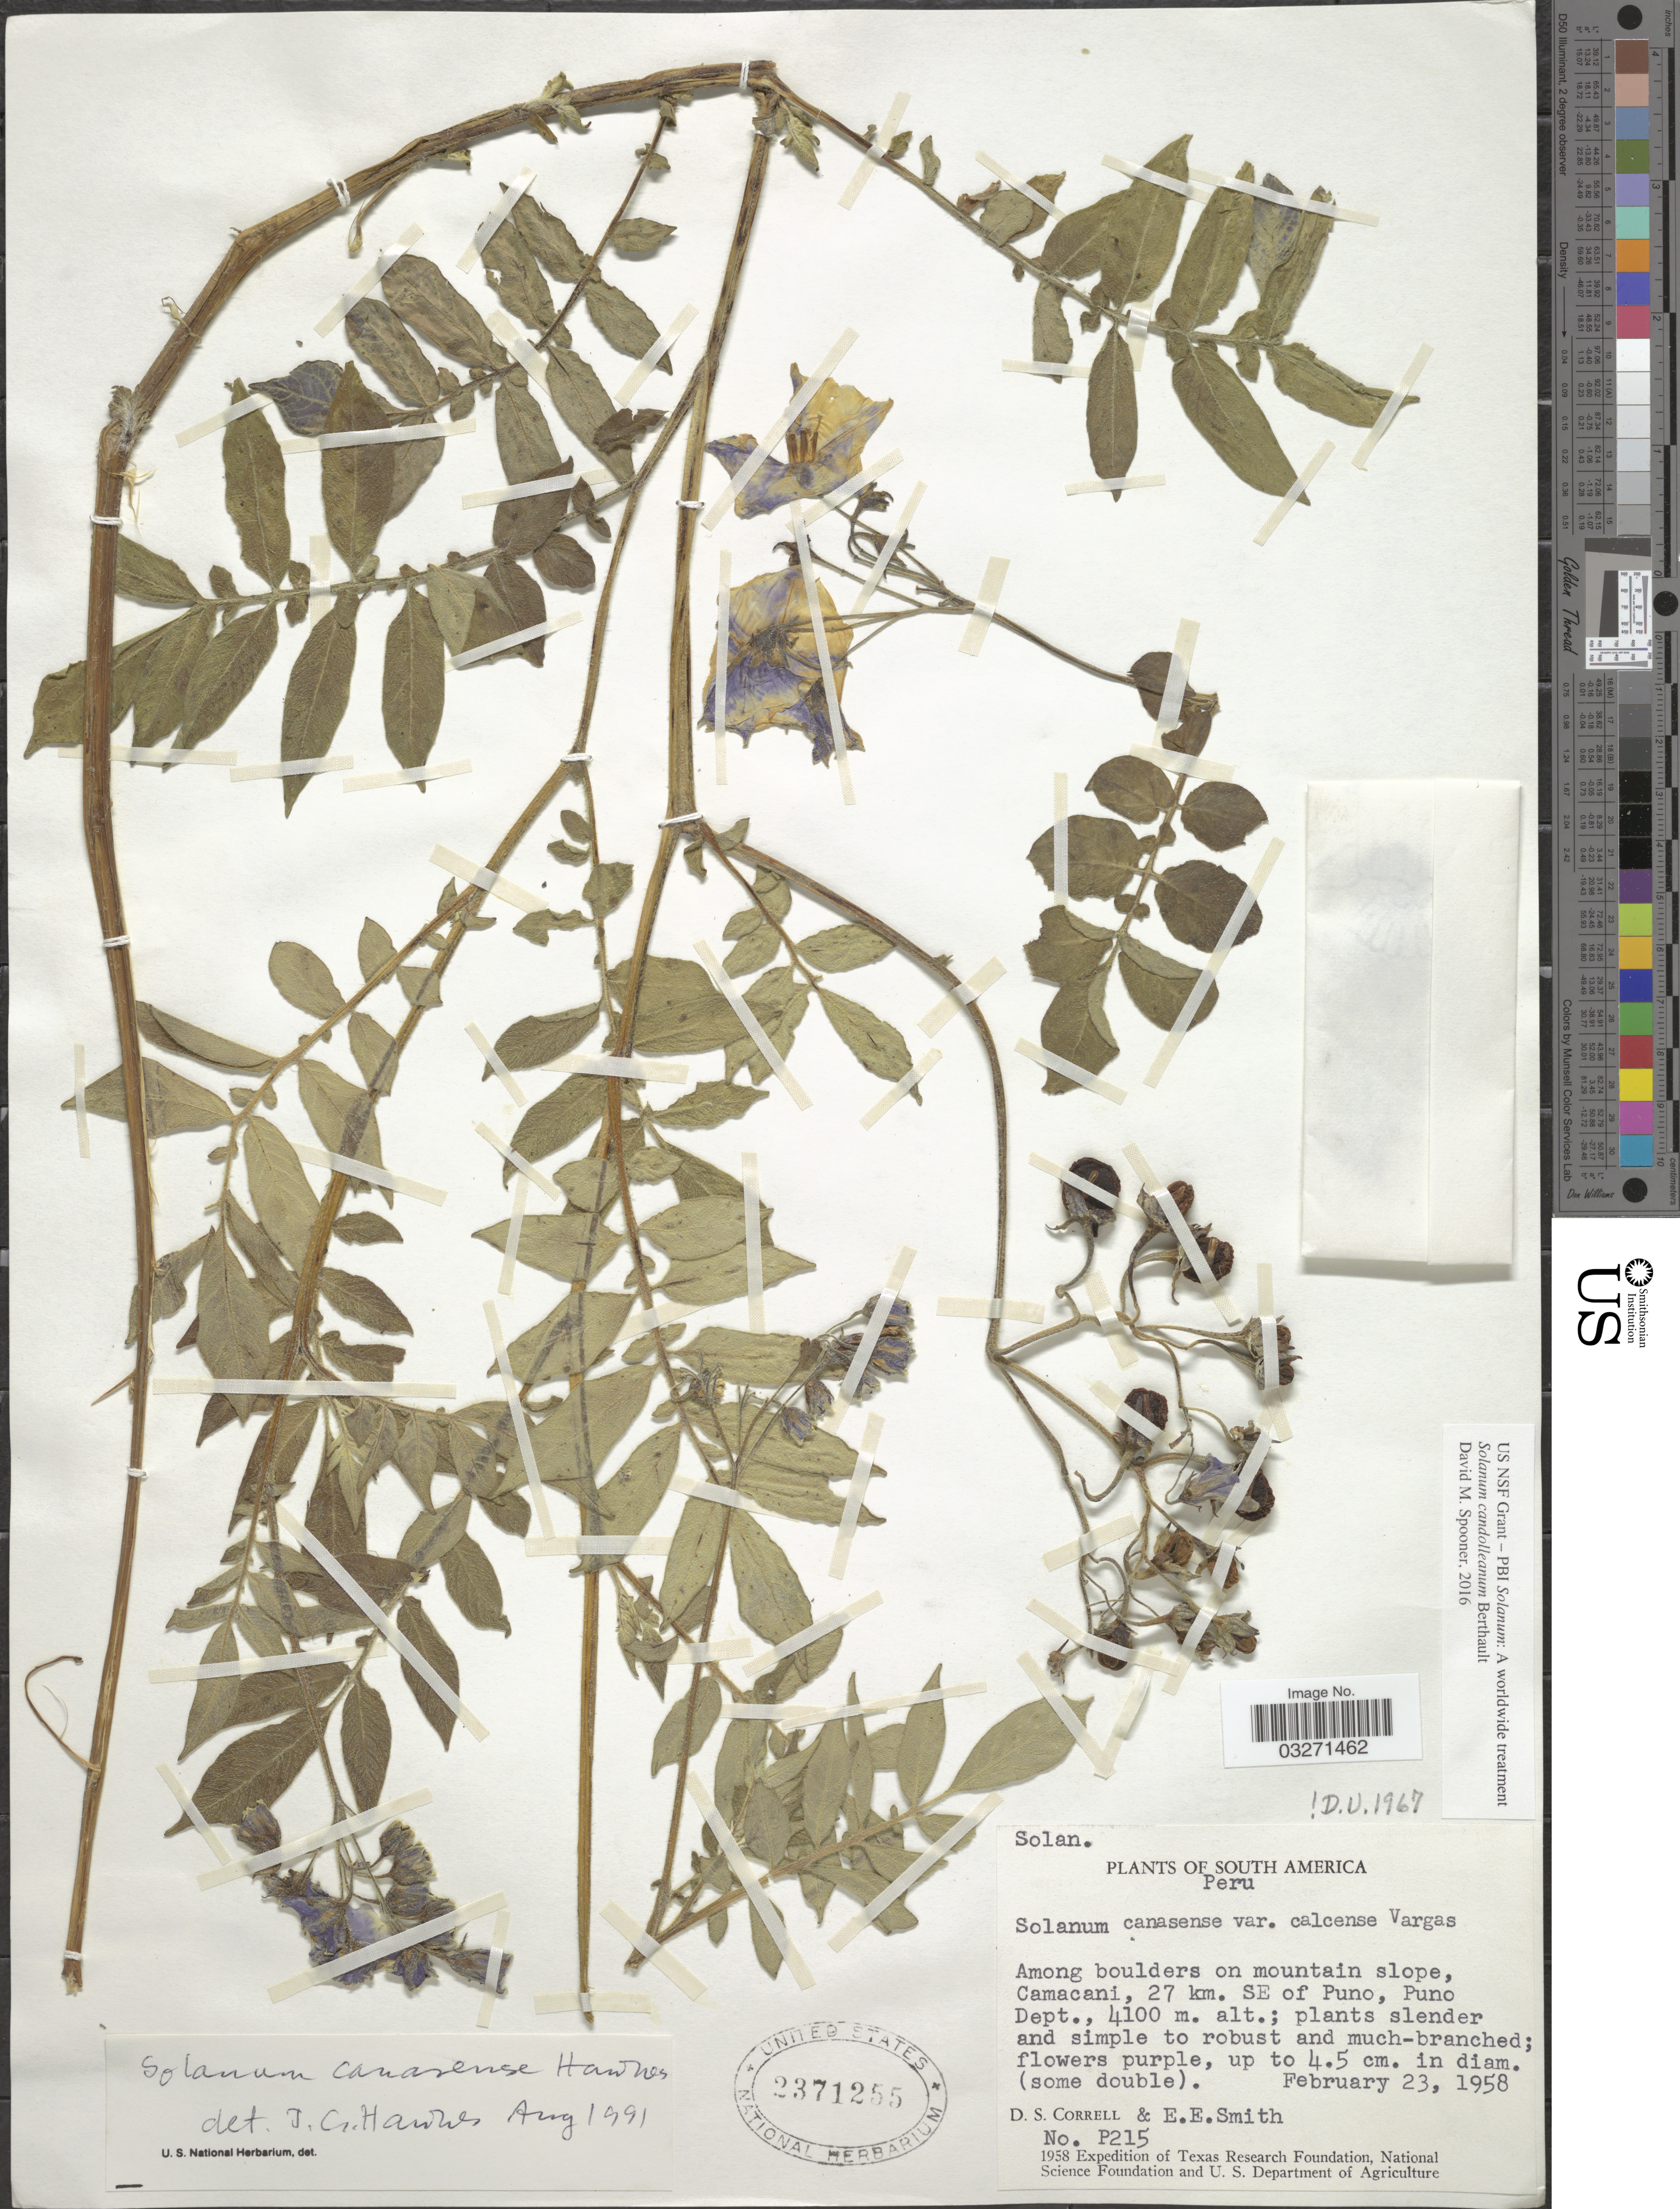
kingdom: Plantae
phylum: Tracheophyta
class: Magnoliopsida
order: Solanales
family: Solanaceae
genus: Solanum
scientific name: Solanum candolleanum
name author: Berthault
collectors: D. S. Correll & E. E. Smith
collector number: P215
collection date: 1958-02-23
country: Peru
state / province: Puno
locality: Among boulders on mountain slope, Camacani, 27 km. SE of Puno, Puno Dept.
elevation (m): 4100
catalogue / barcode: US 2371255